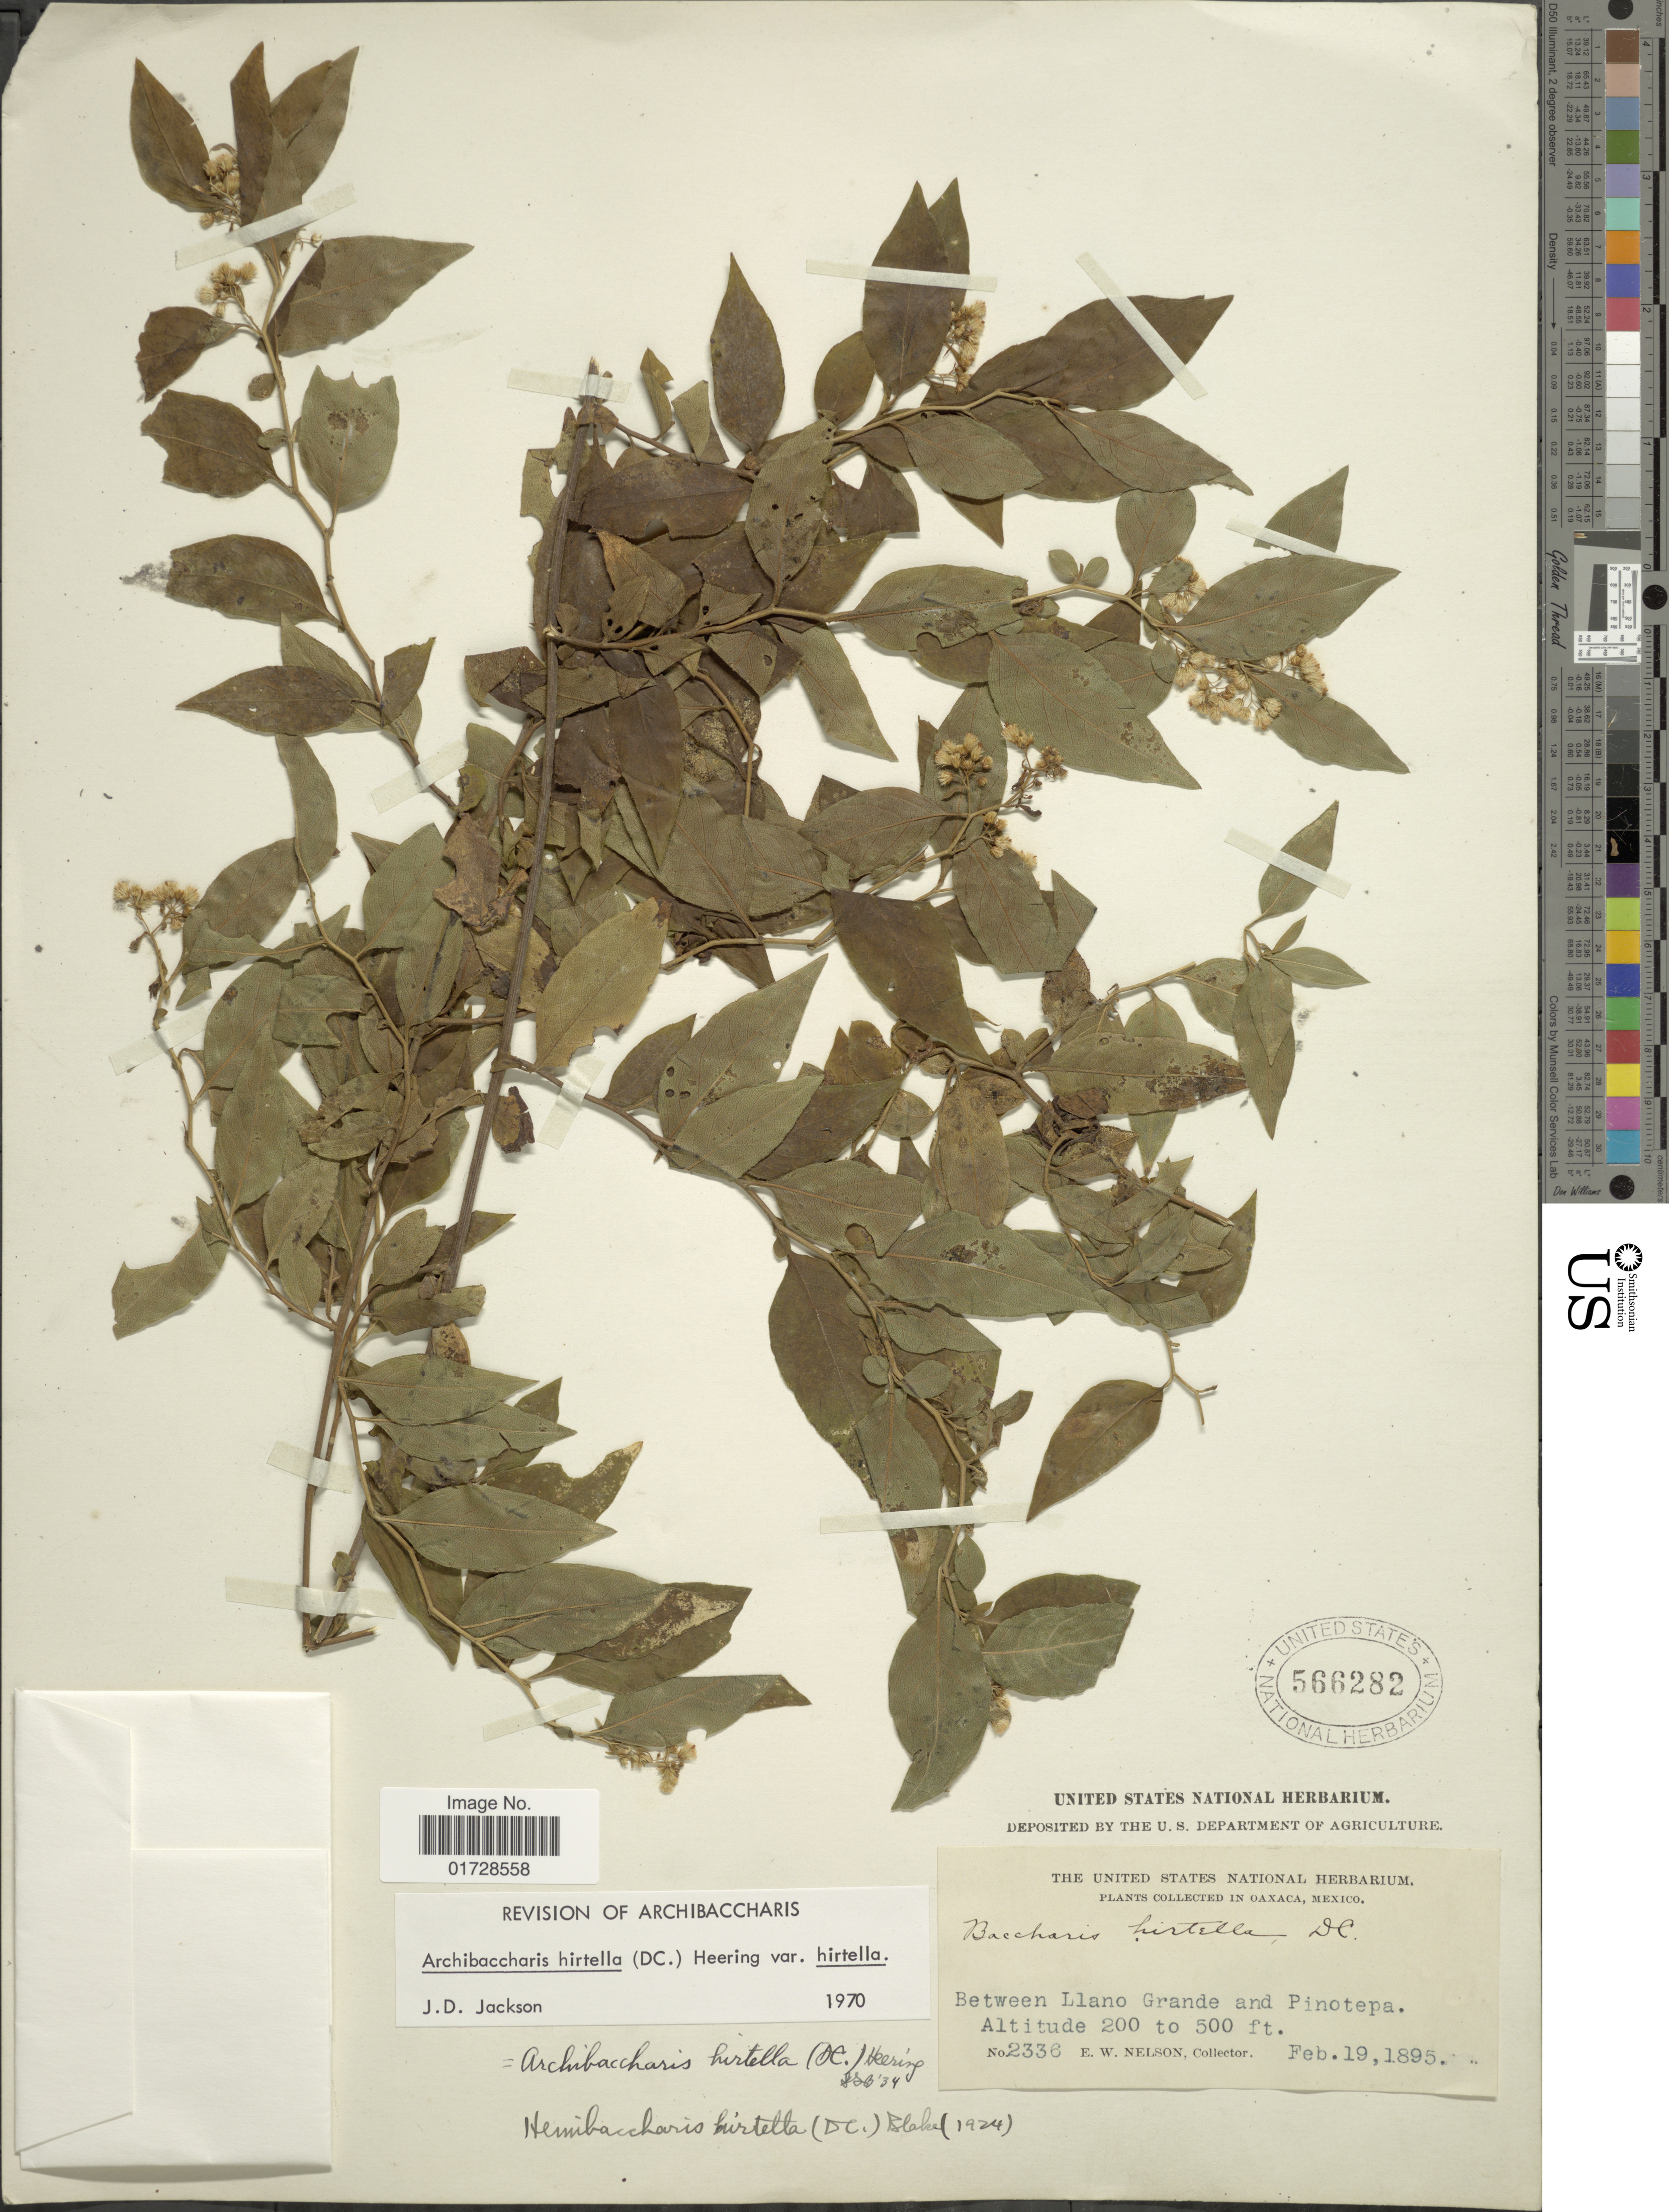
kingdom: Plantae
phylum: Tracheophyta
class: Magnoliopsida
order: Asterales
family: Asteraceae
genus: Archibaccharis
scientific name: Archibaccharis hirtella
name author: (DC.) Heering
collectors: E. W. Nelson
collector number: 2336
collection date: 1895-02-19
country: Mexico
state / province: Oaxaca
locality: Between Llano Grande and Pinotepa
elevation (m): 61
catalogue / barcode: US 566282